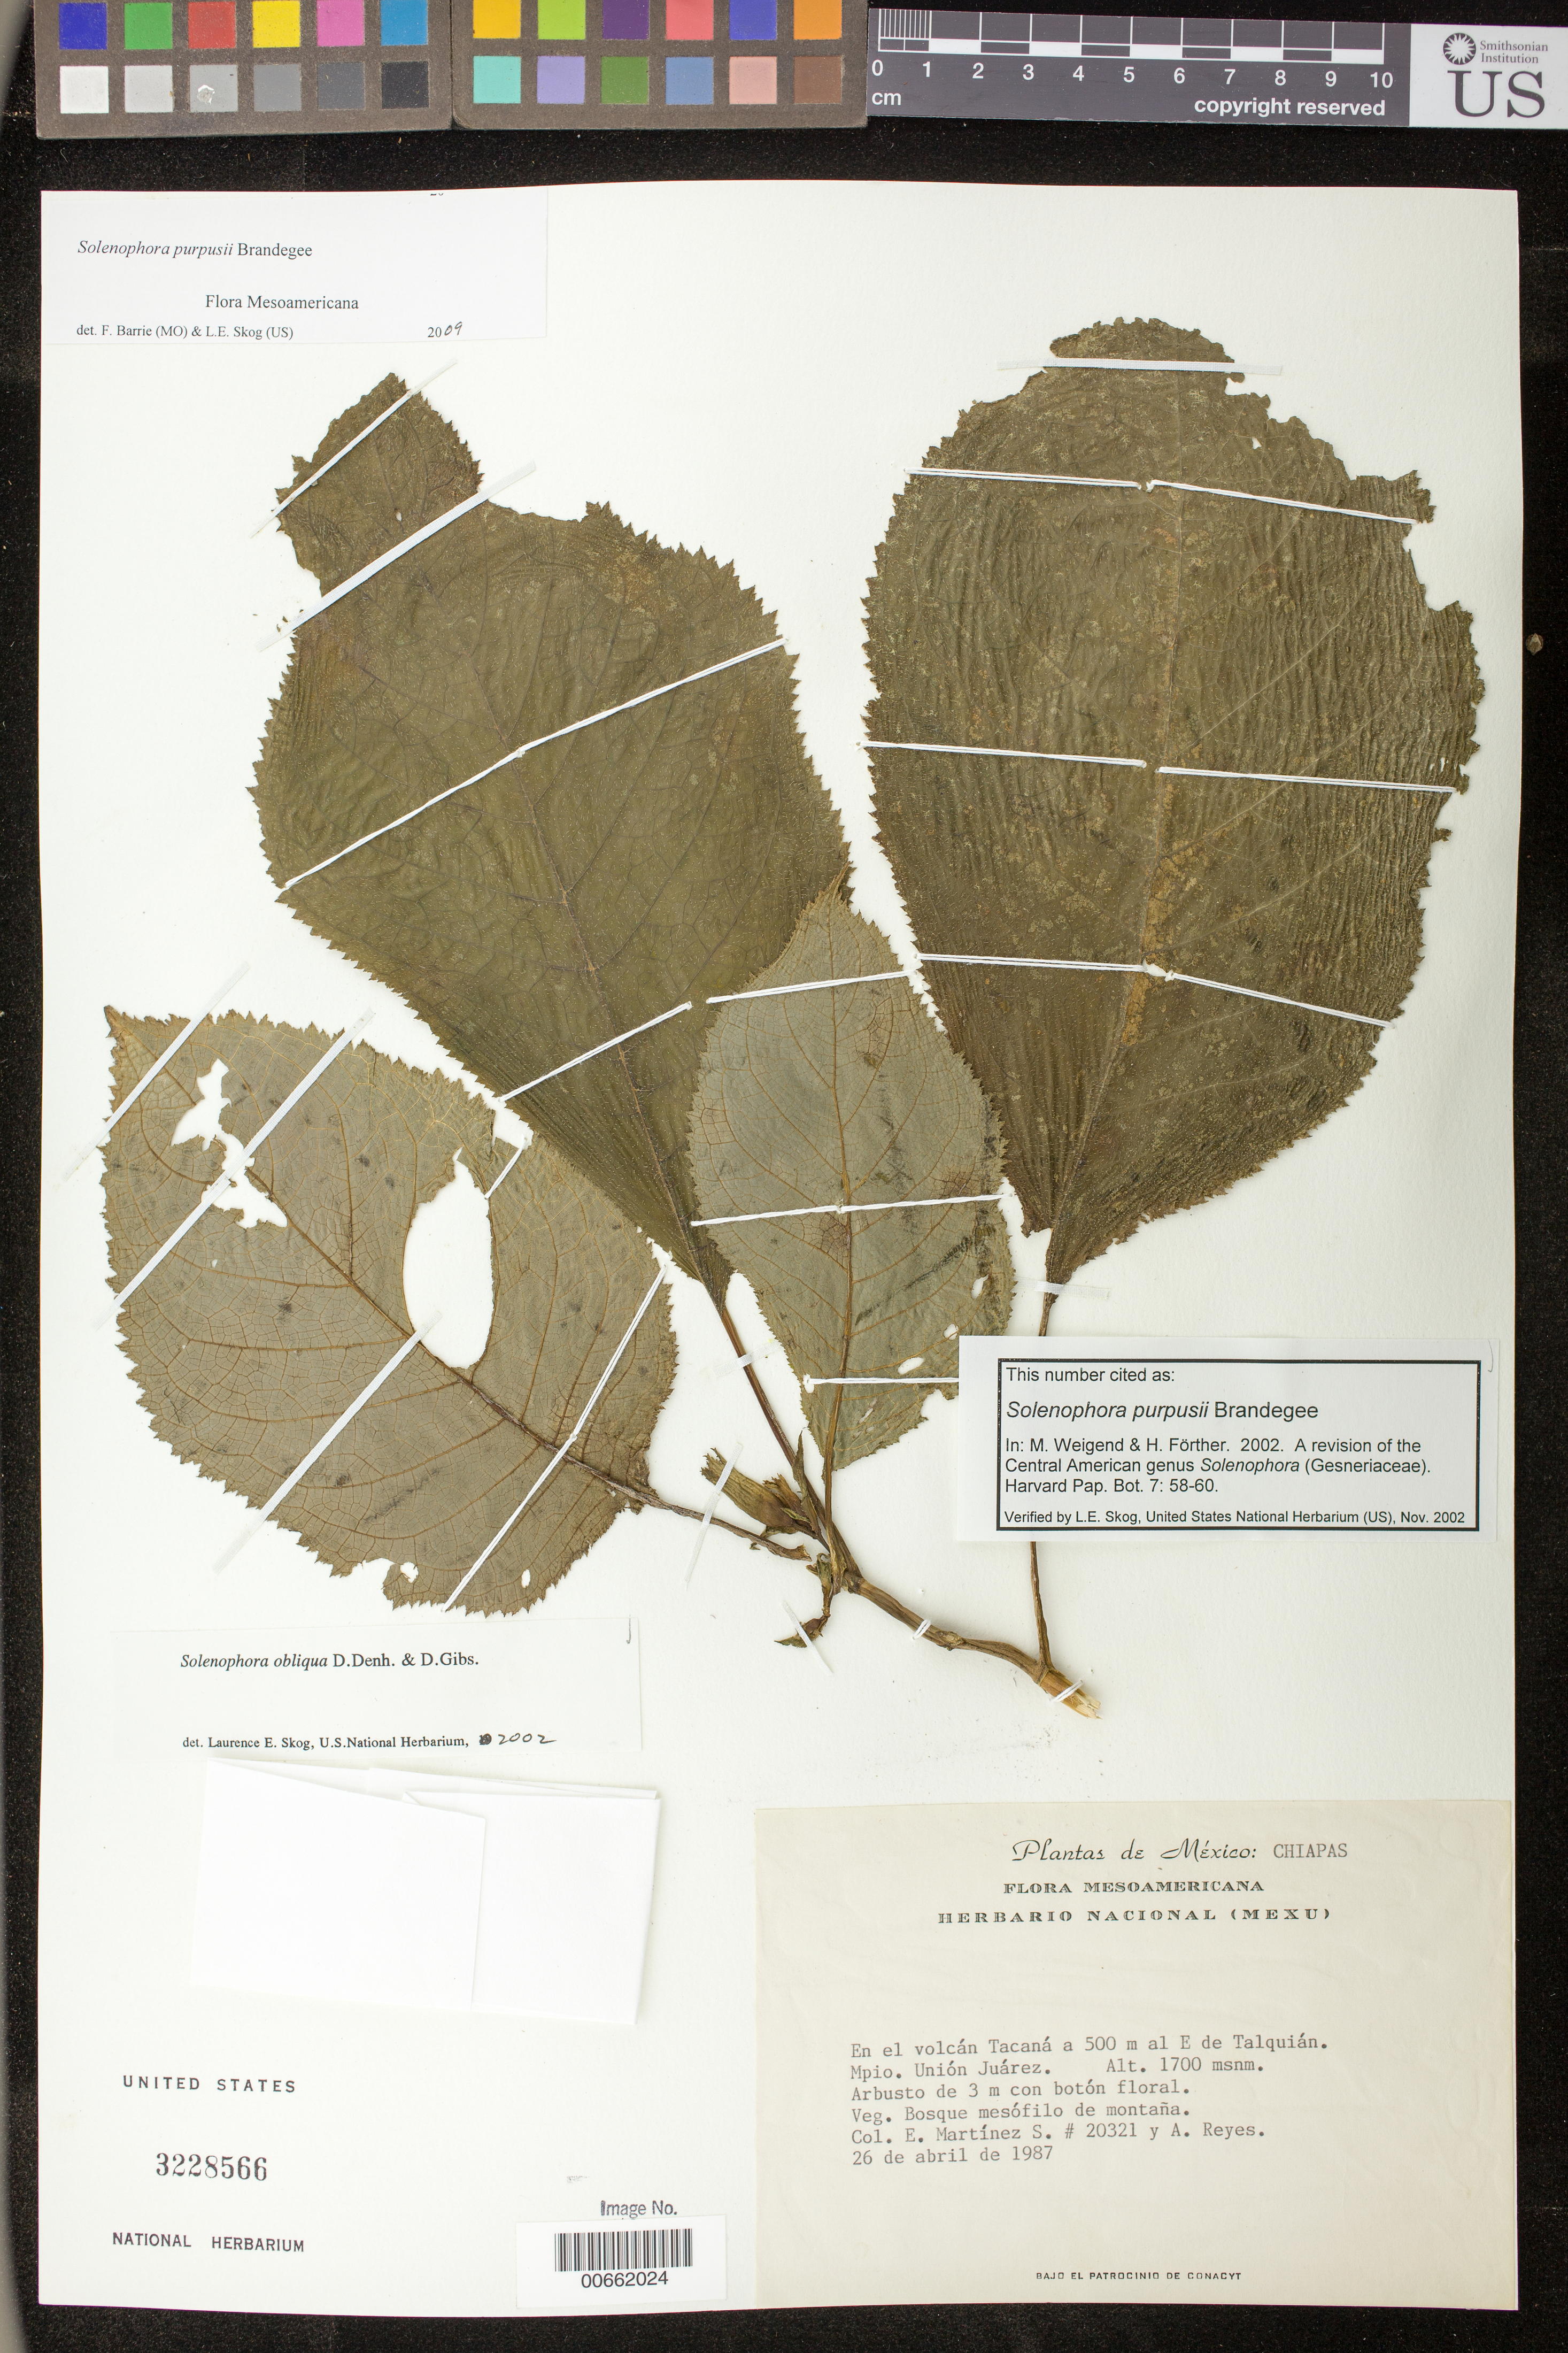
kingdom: Plantae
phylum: Tracheophyta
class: Magnoliopsida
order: Lamiales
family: Gesneriaceae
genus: Solenophora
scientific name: Solenophora purpusii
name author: Brandegee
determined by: Weigend; Förther, Harald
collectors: E. M. Martínez S. & A. Reyes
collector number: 20321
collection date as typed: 26 Apr 1987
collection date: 1987-04-26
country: Mexico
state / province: Chiapas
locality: En el volcán Tacaná a 500 m al E de Talquián, Mpio. Unión Juárez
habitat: Bosque mesófilo de montaña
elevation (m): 1700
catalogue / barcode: US 3228566